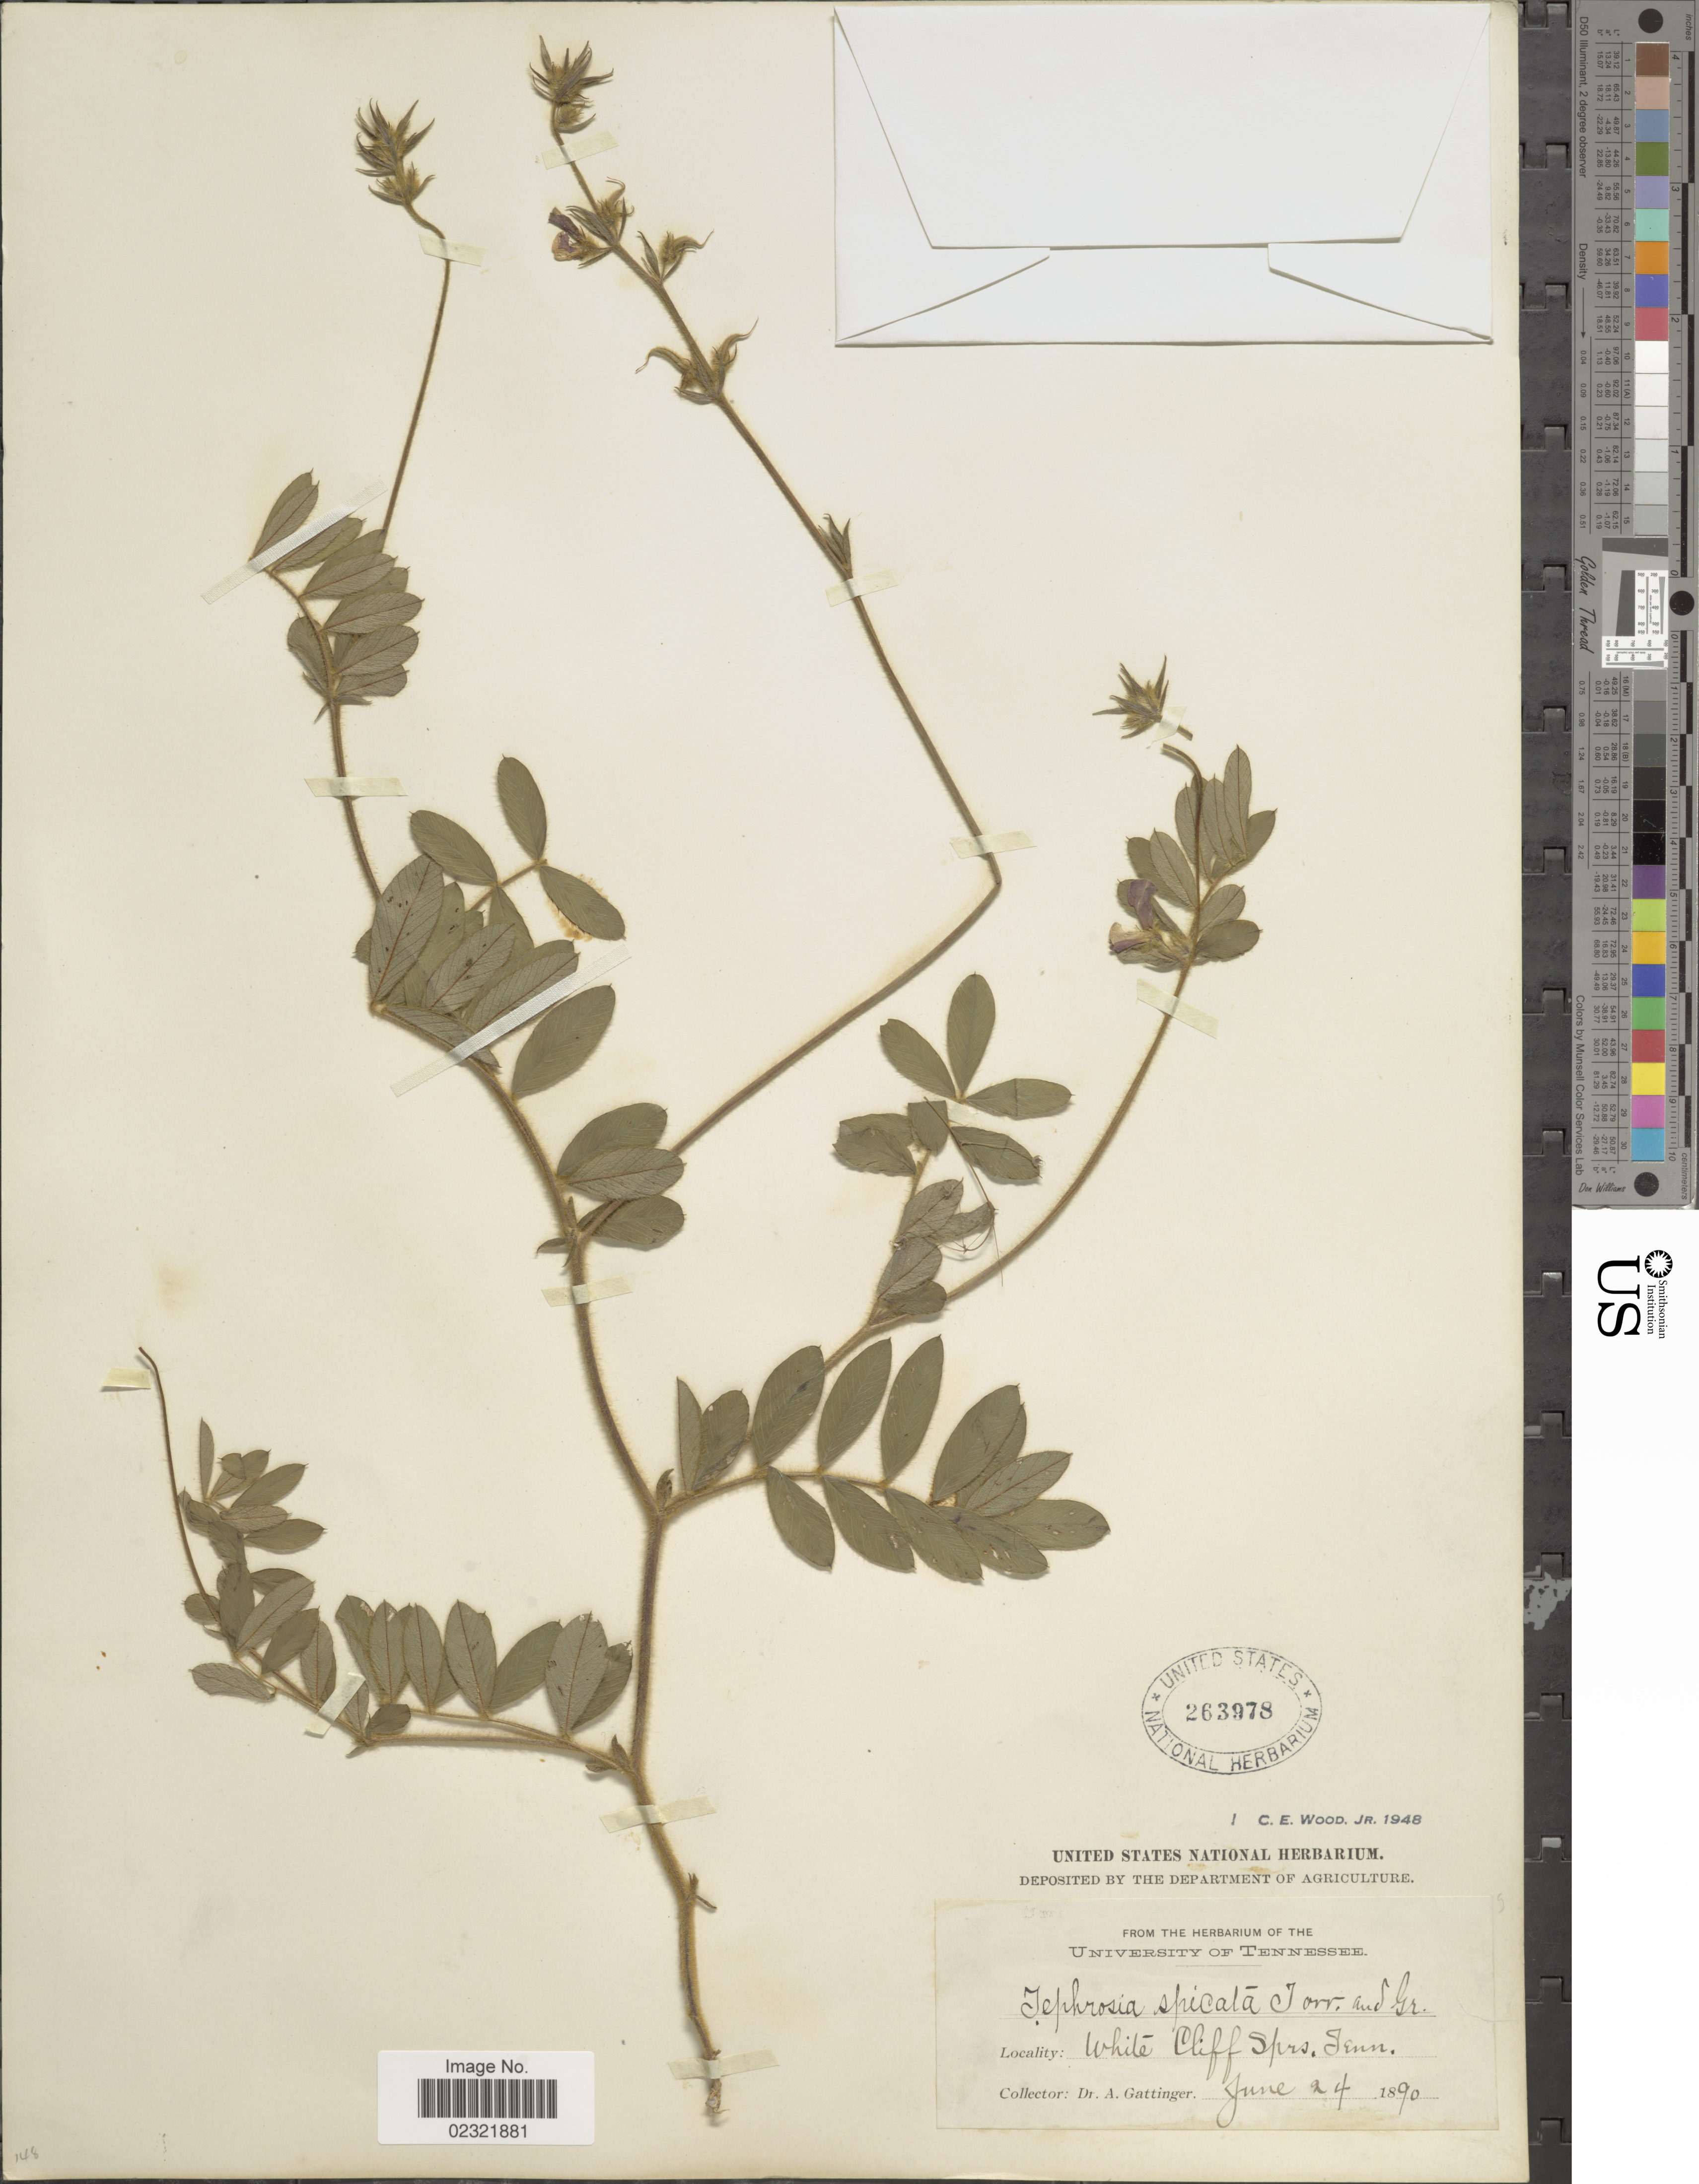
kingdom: Plantae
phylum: Tracheophyta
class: Magnoliopsida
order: Fabales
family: Fabaceae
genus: Tephrosia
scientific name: Tephrosia spicata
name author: (Walter) Torr. & A. Gray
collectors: A. Gattinger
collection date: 1890-06-24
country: United States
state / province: Tennessee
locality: White Cliff Sprs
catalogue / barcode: US 263978